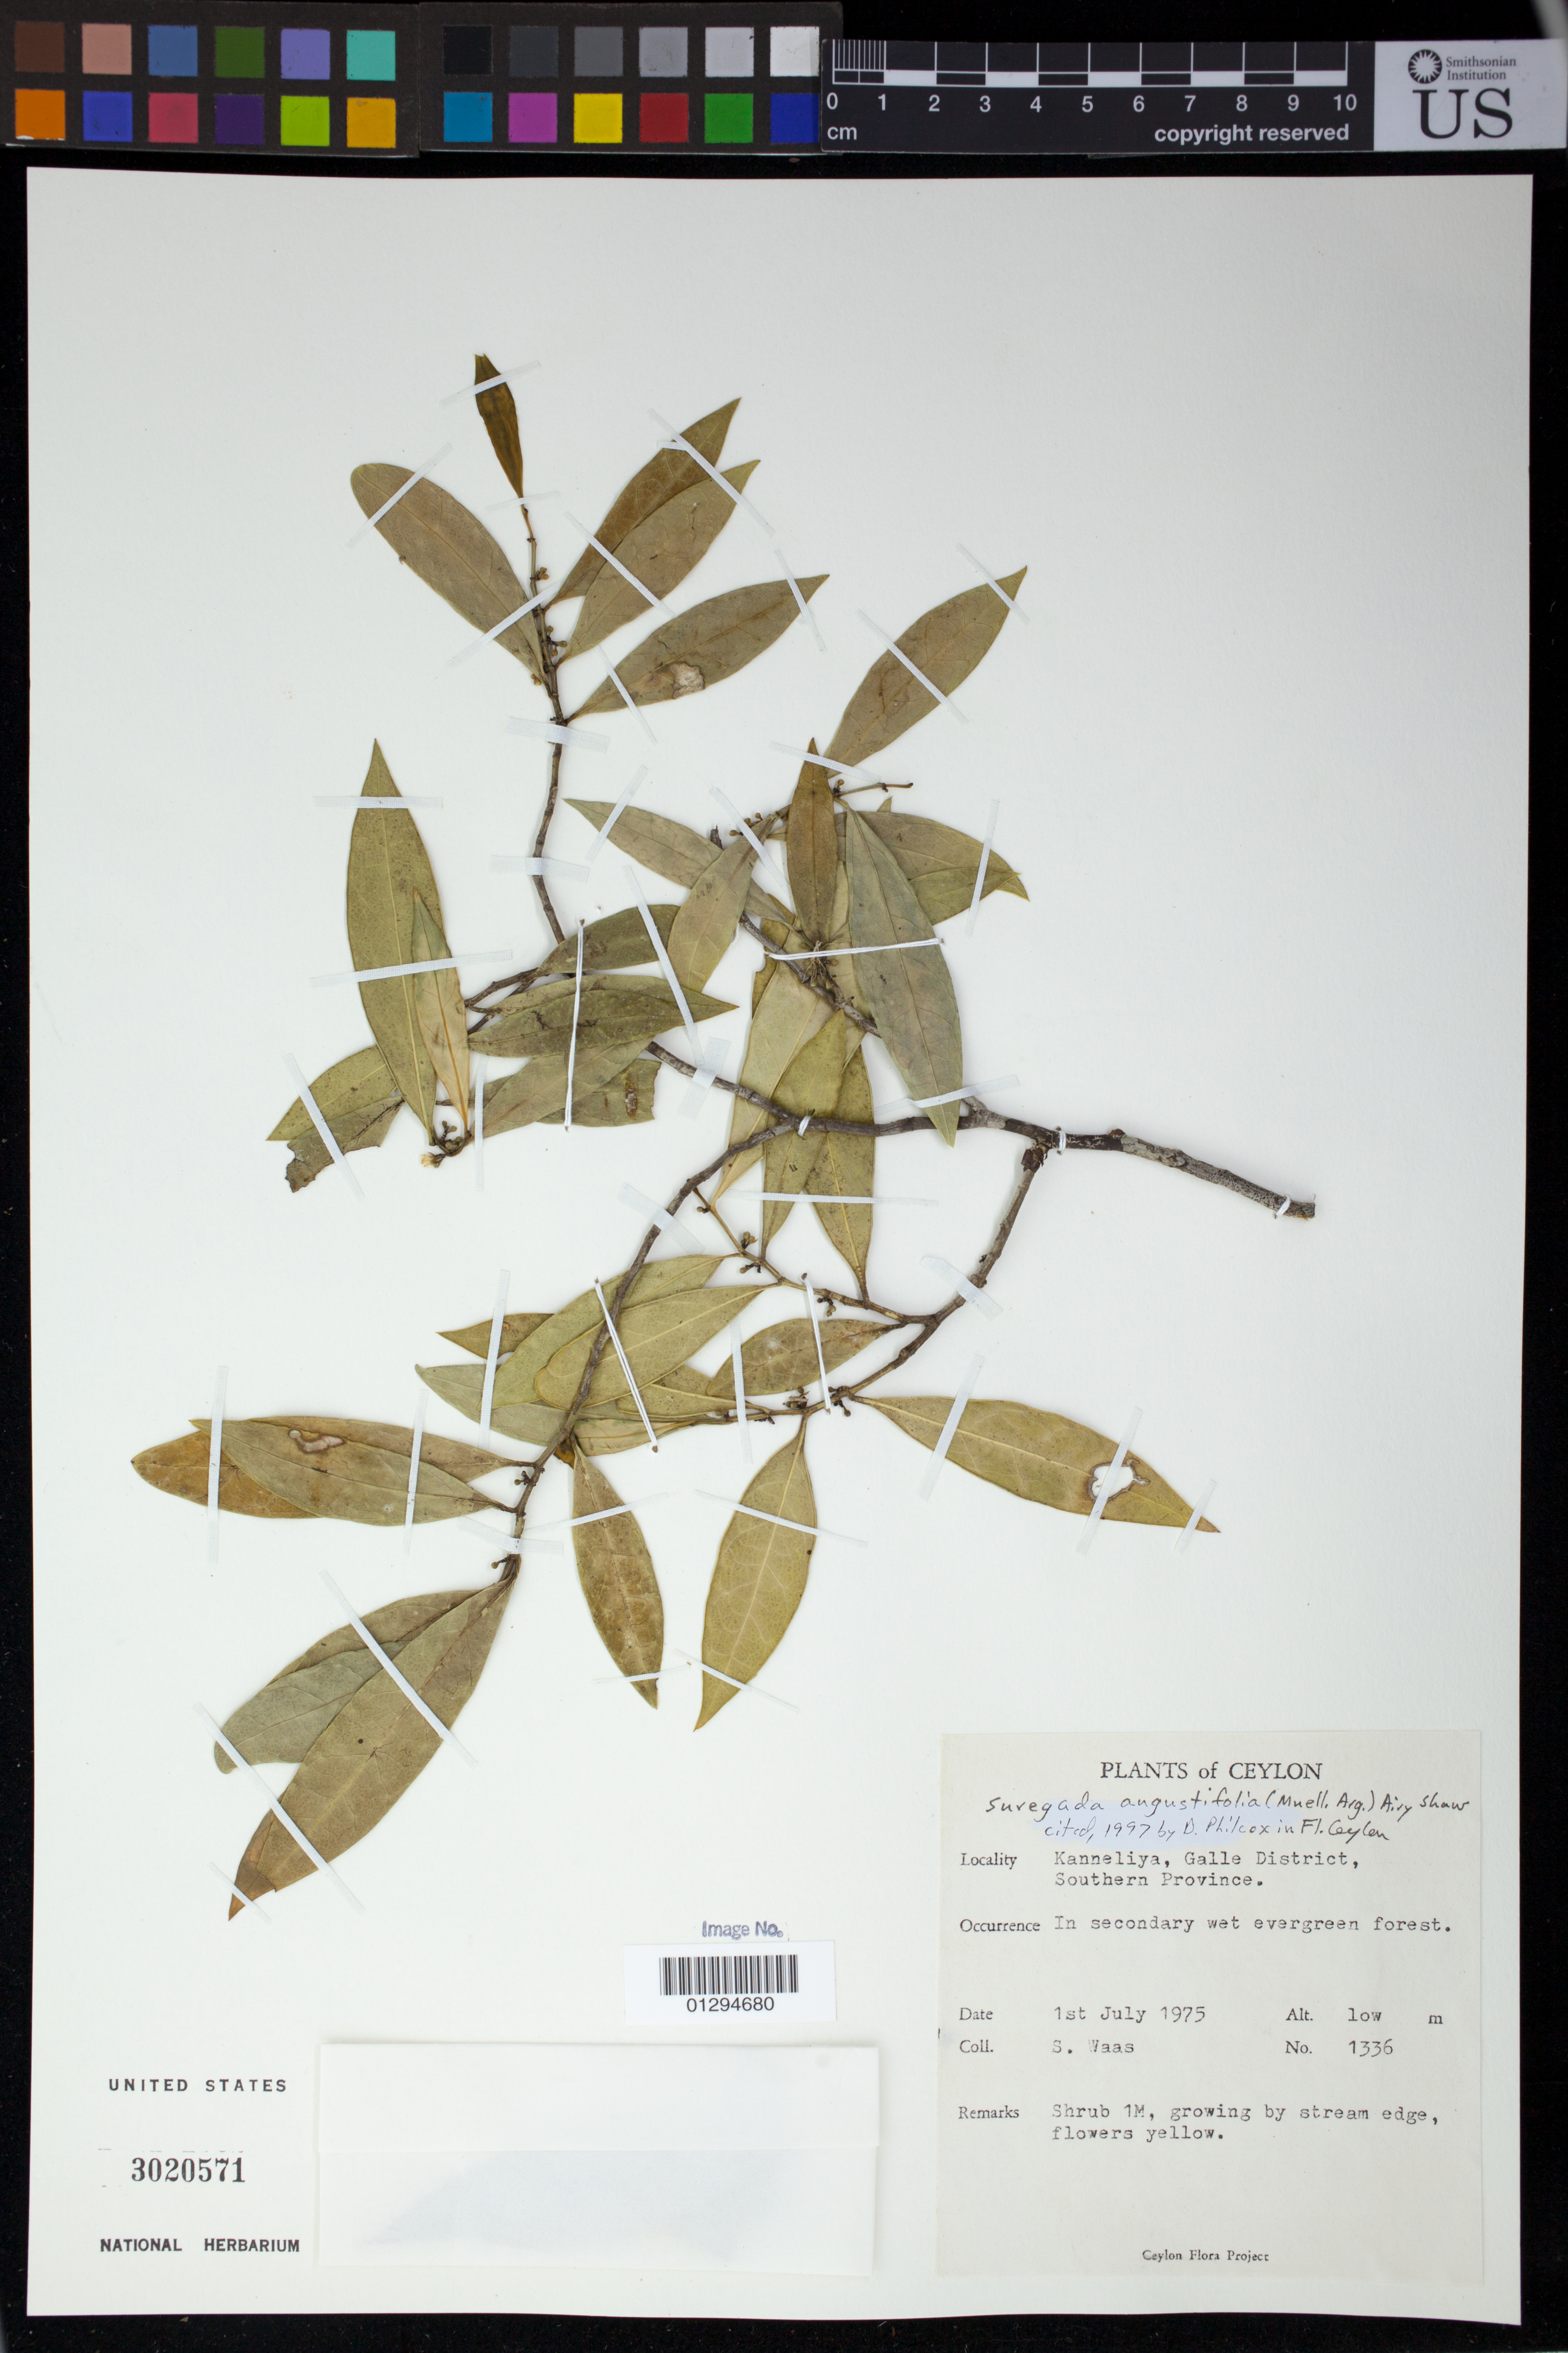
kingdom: Plantae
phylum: Tracheophyta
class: Magnoliopsida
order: Malpighiales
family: Euphorbiaceae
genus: Suregada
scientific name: Suregada angustifolia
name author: Müll. Arg.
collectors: S. Waas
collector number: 1336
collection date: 1975-07-01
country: Sri Lanka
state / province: Southern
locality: Kanneliya, Galle District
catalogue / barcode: US 3020571